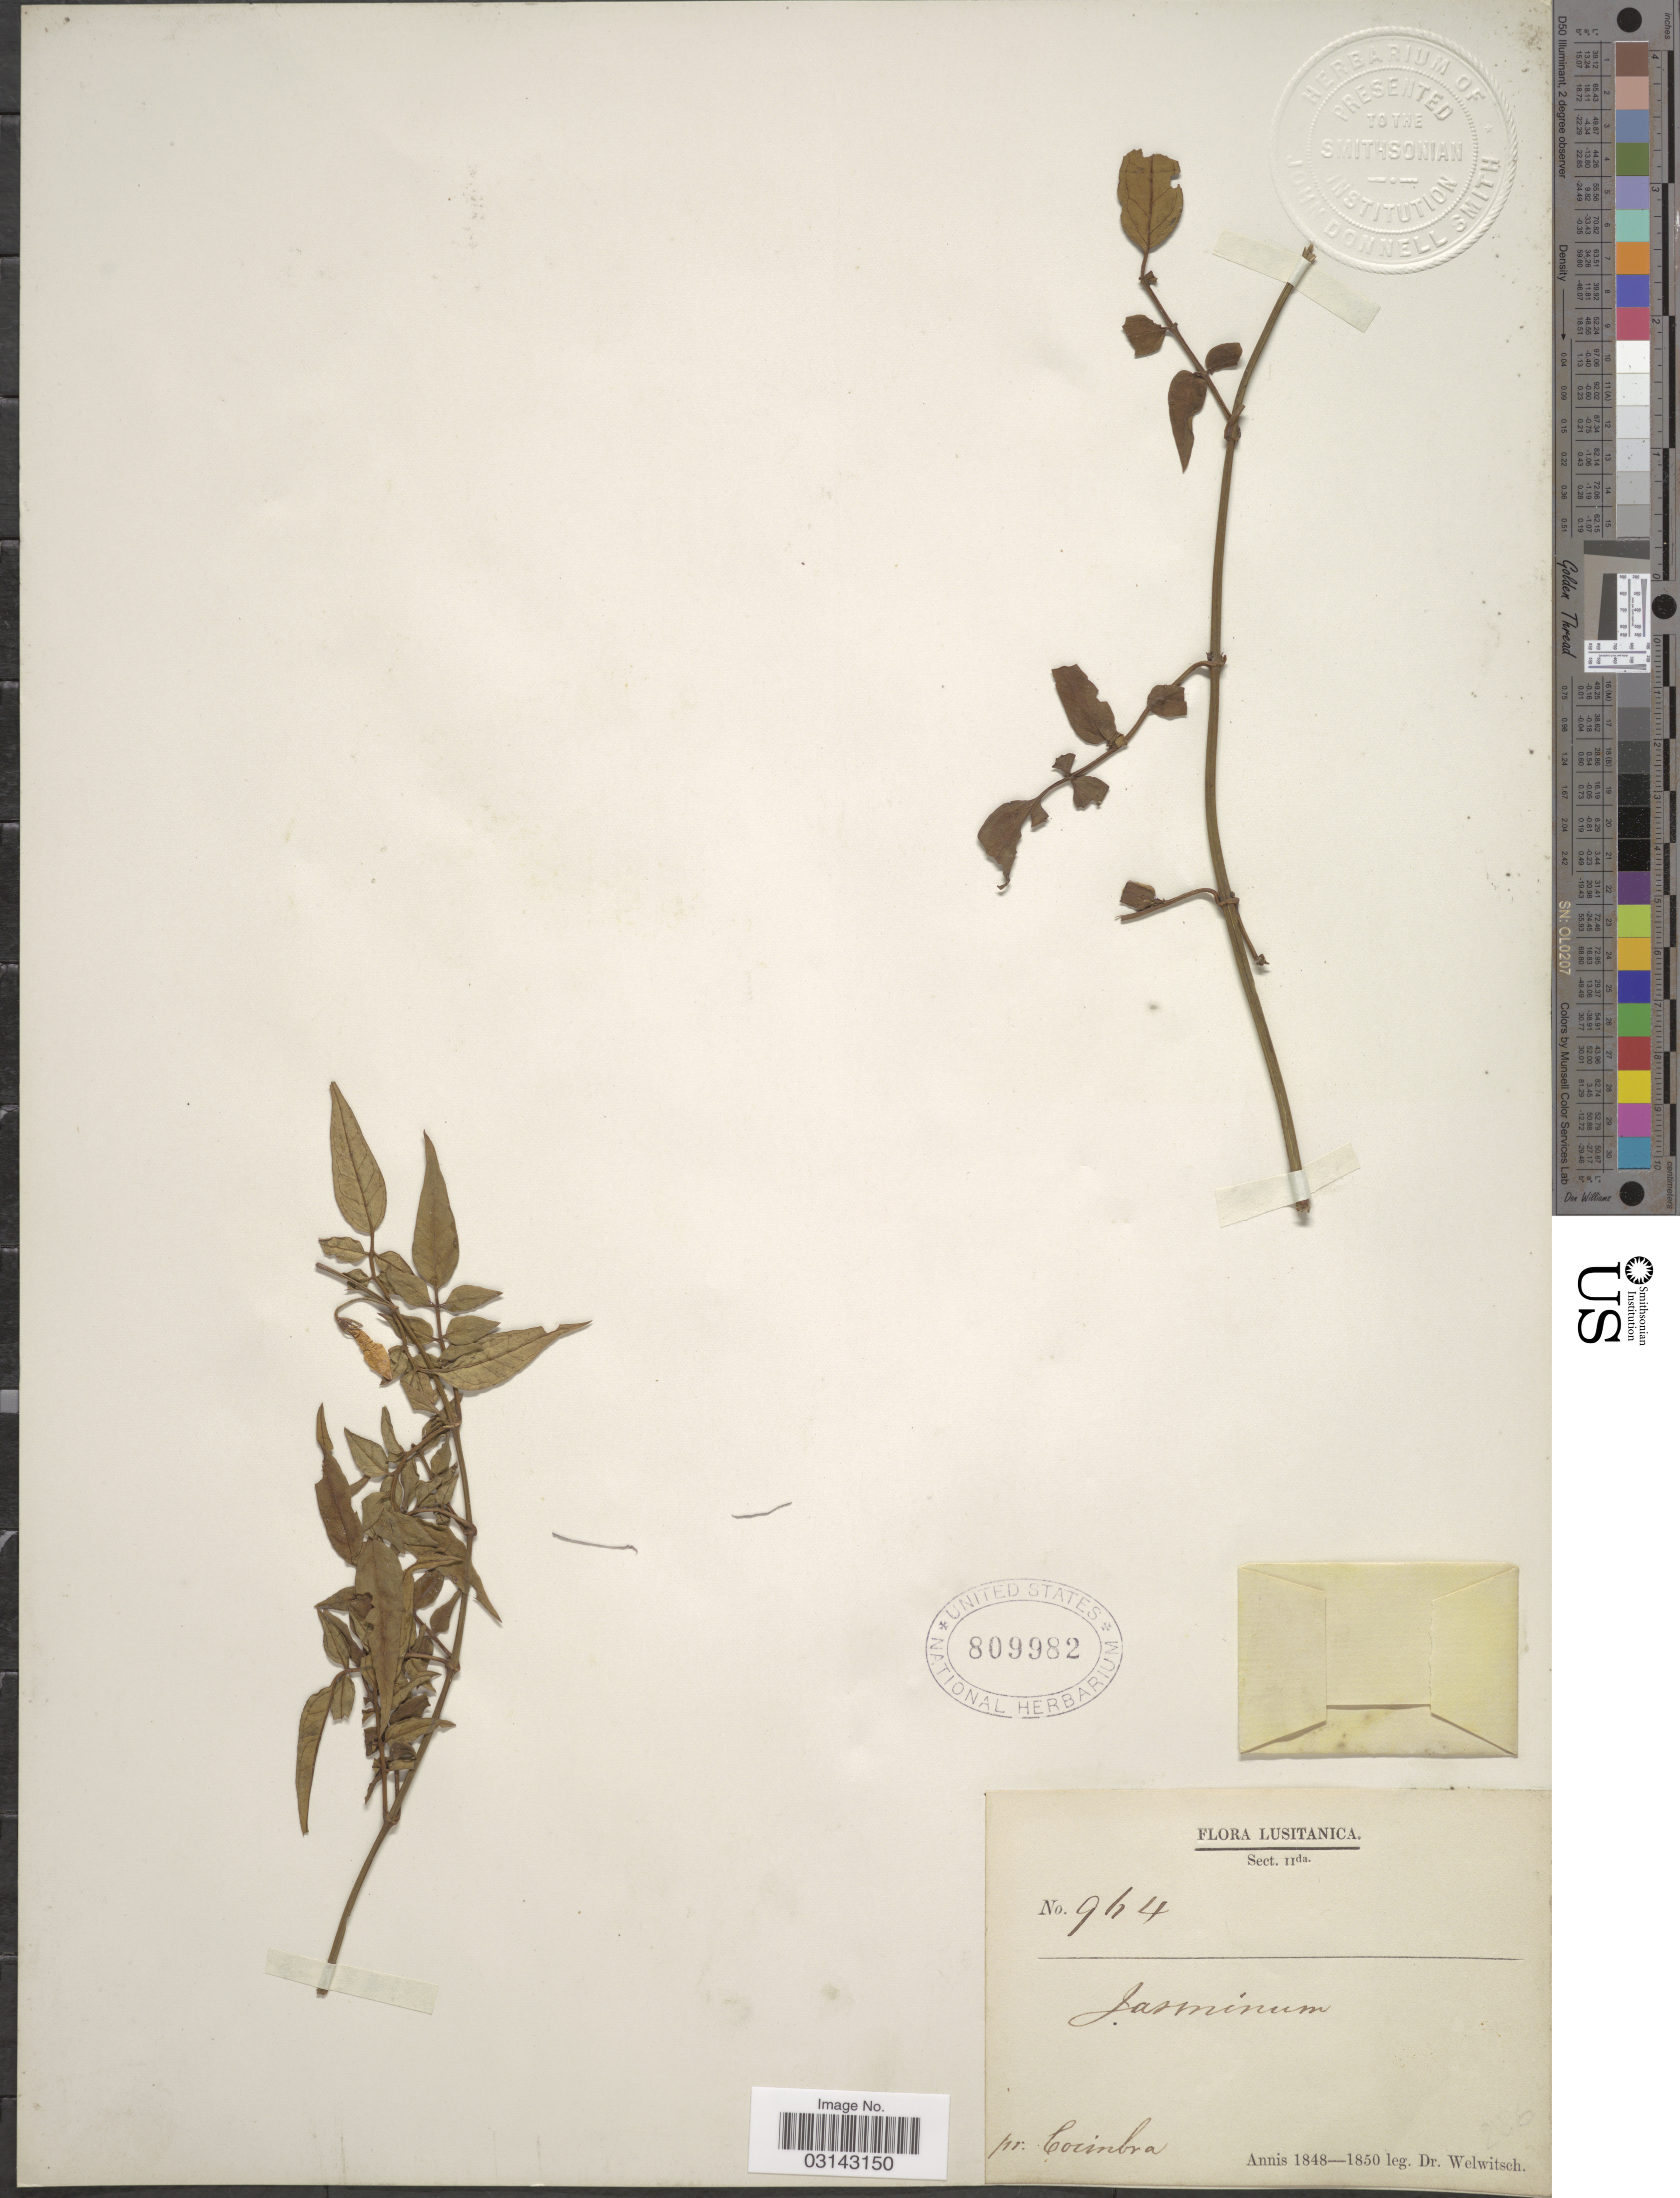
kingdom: Plantae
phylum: Tracheophyta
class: Magnoliopsida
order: Lamiales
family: Oleaceae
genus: Jasminum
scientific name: Jasminum sp.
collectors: -. Welwitsch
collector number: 964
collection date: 1848/1850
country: Portugal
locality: Lusitanica. Sect. IIda. Pr: Cocinbra.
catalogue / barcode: US 809982